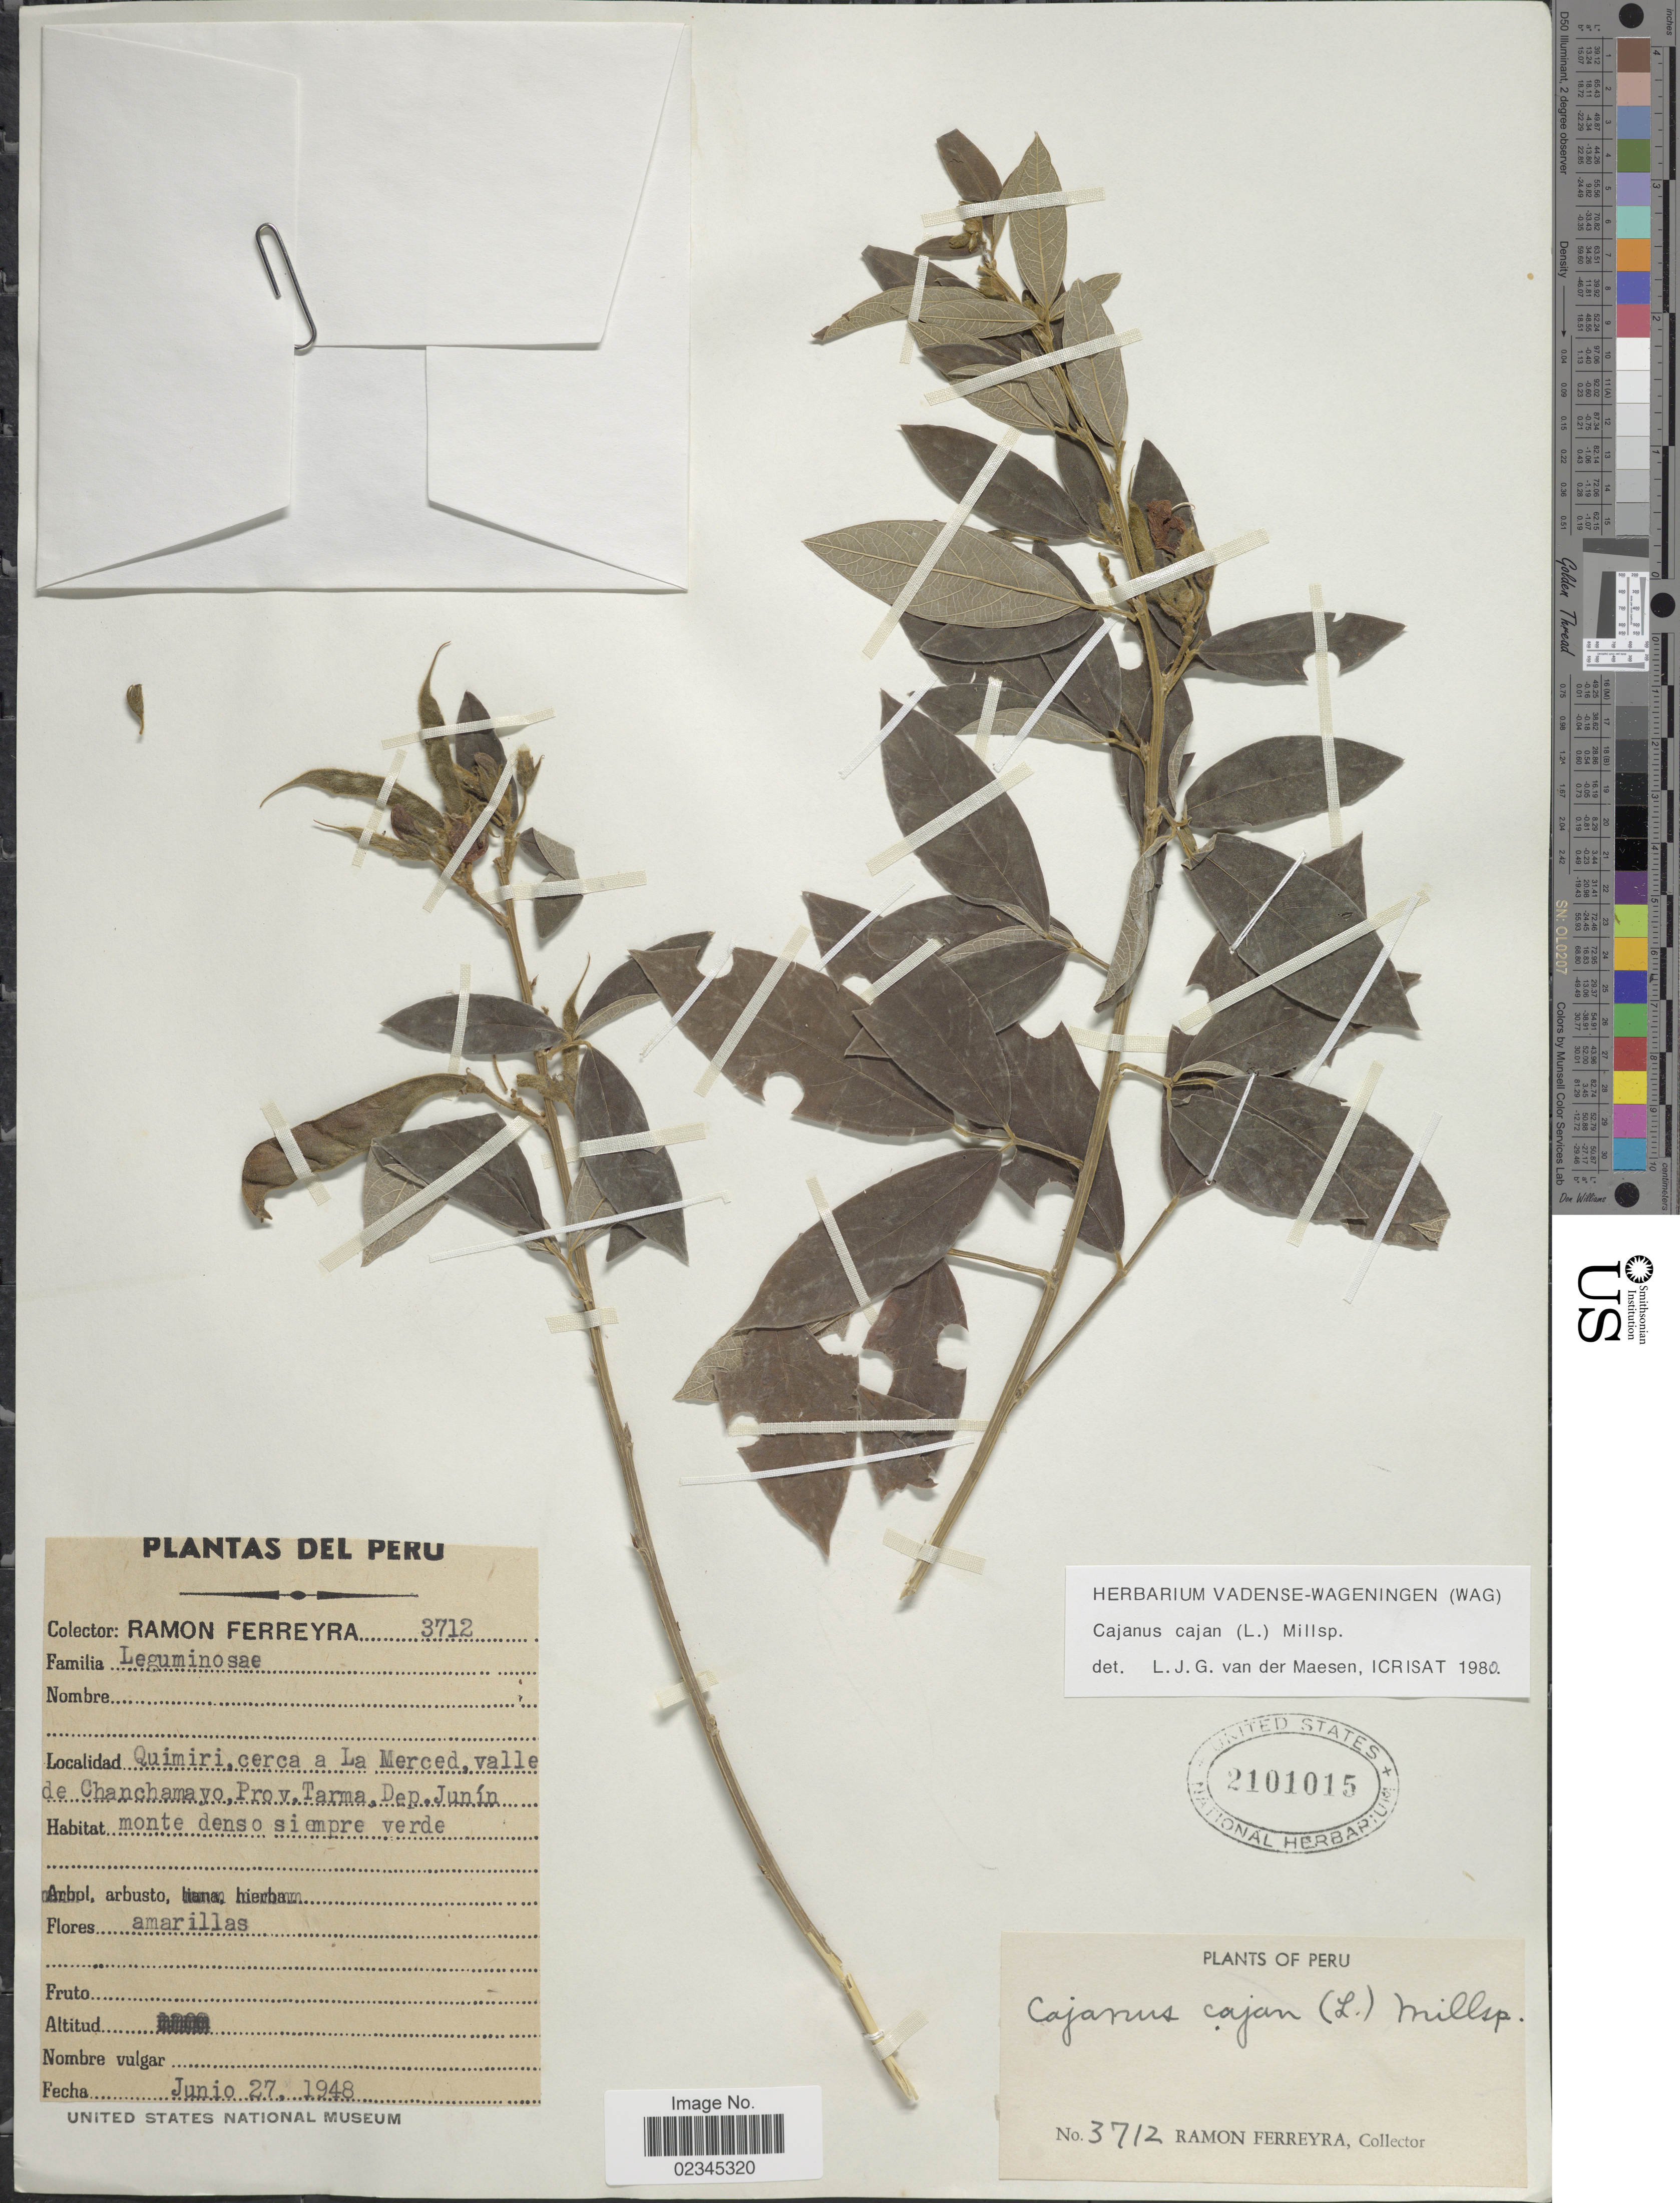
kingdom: Plantae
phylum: Tracheophyta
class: Magnoliopsida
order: Fabales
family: Fabaceae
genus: Cajanus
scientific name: Cajanus cajan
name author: (L.) Huth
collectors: R. A. Ferreyra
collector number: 3712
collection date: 1948-06-27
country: Peru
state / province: Junín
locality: Quimiri, cerca a La Merced, valle de Chanchamayo, Prov. Tarma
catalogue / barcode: US 2101015